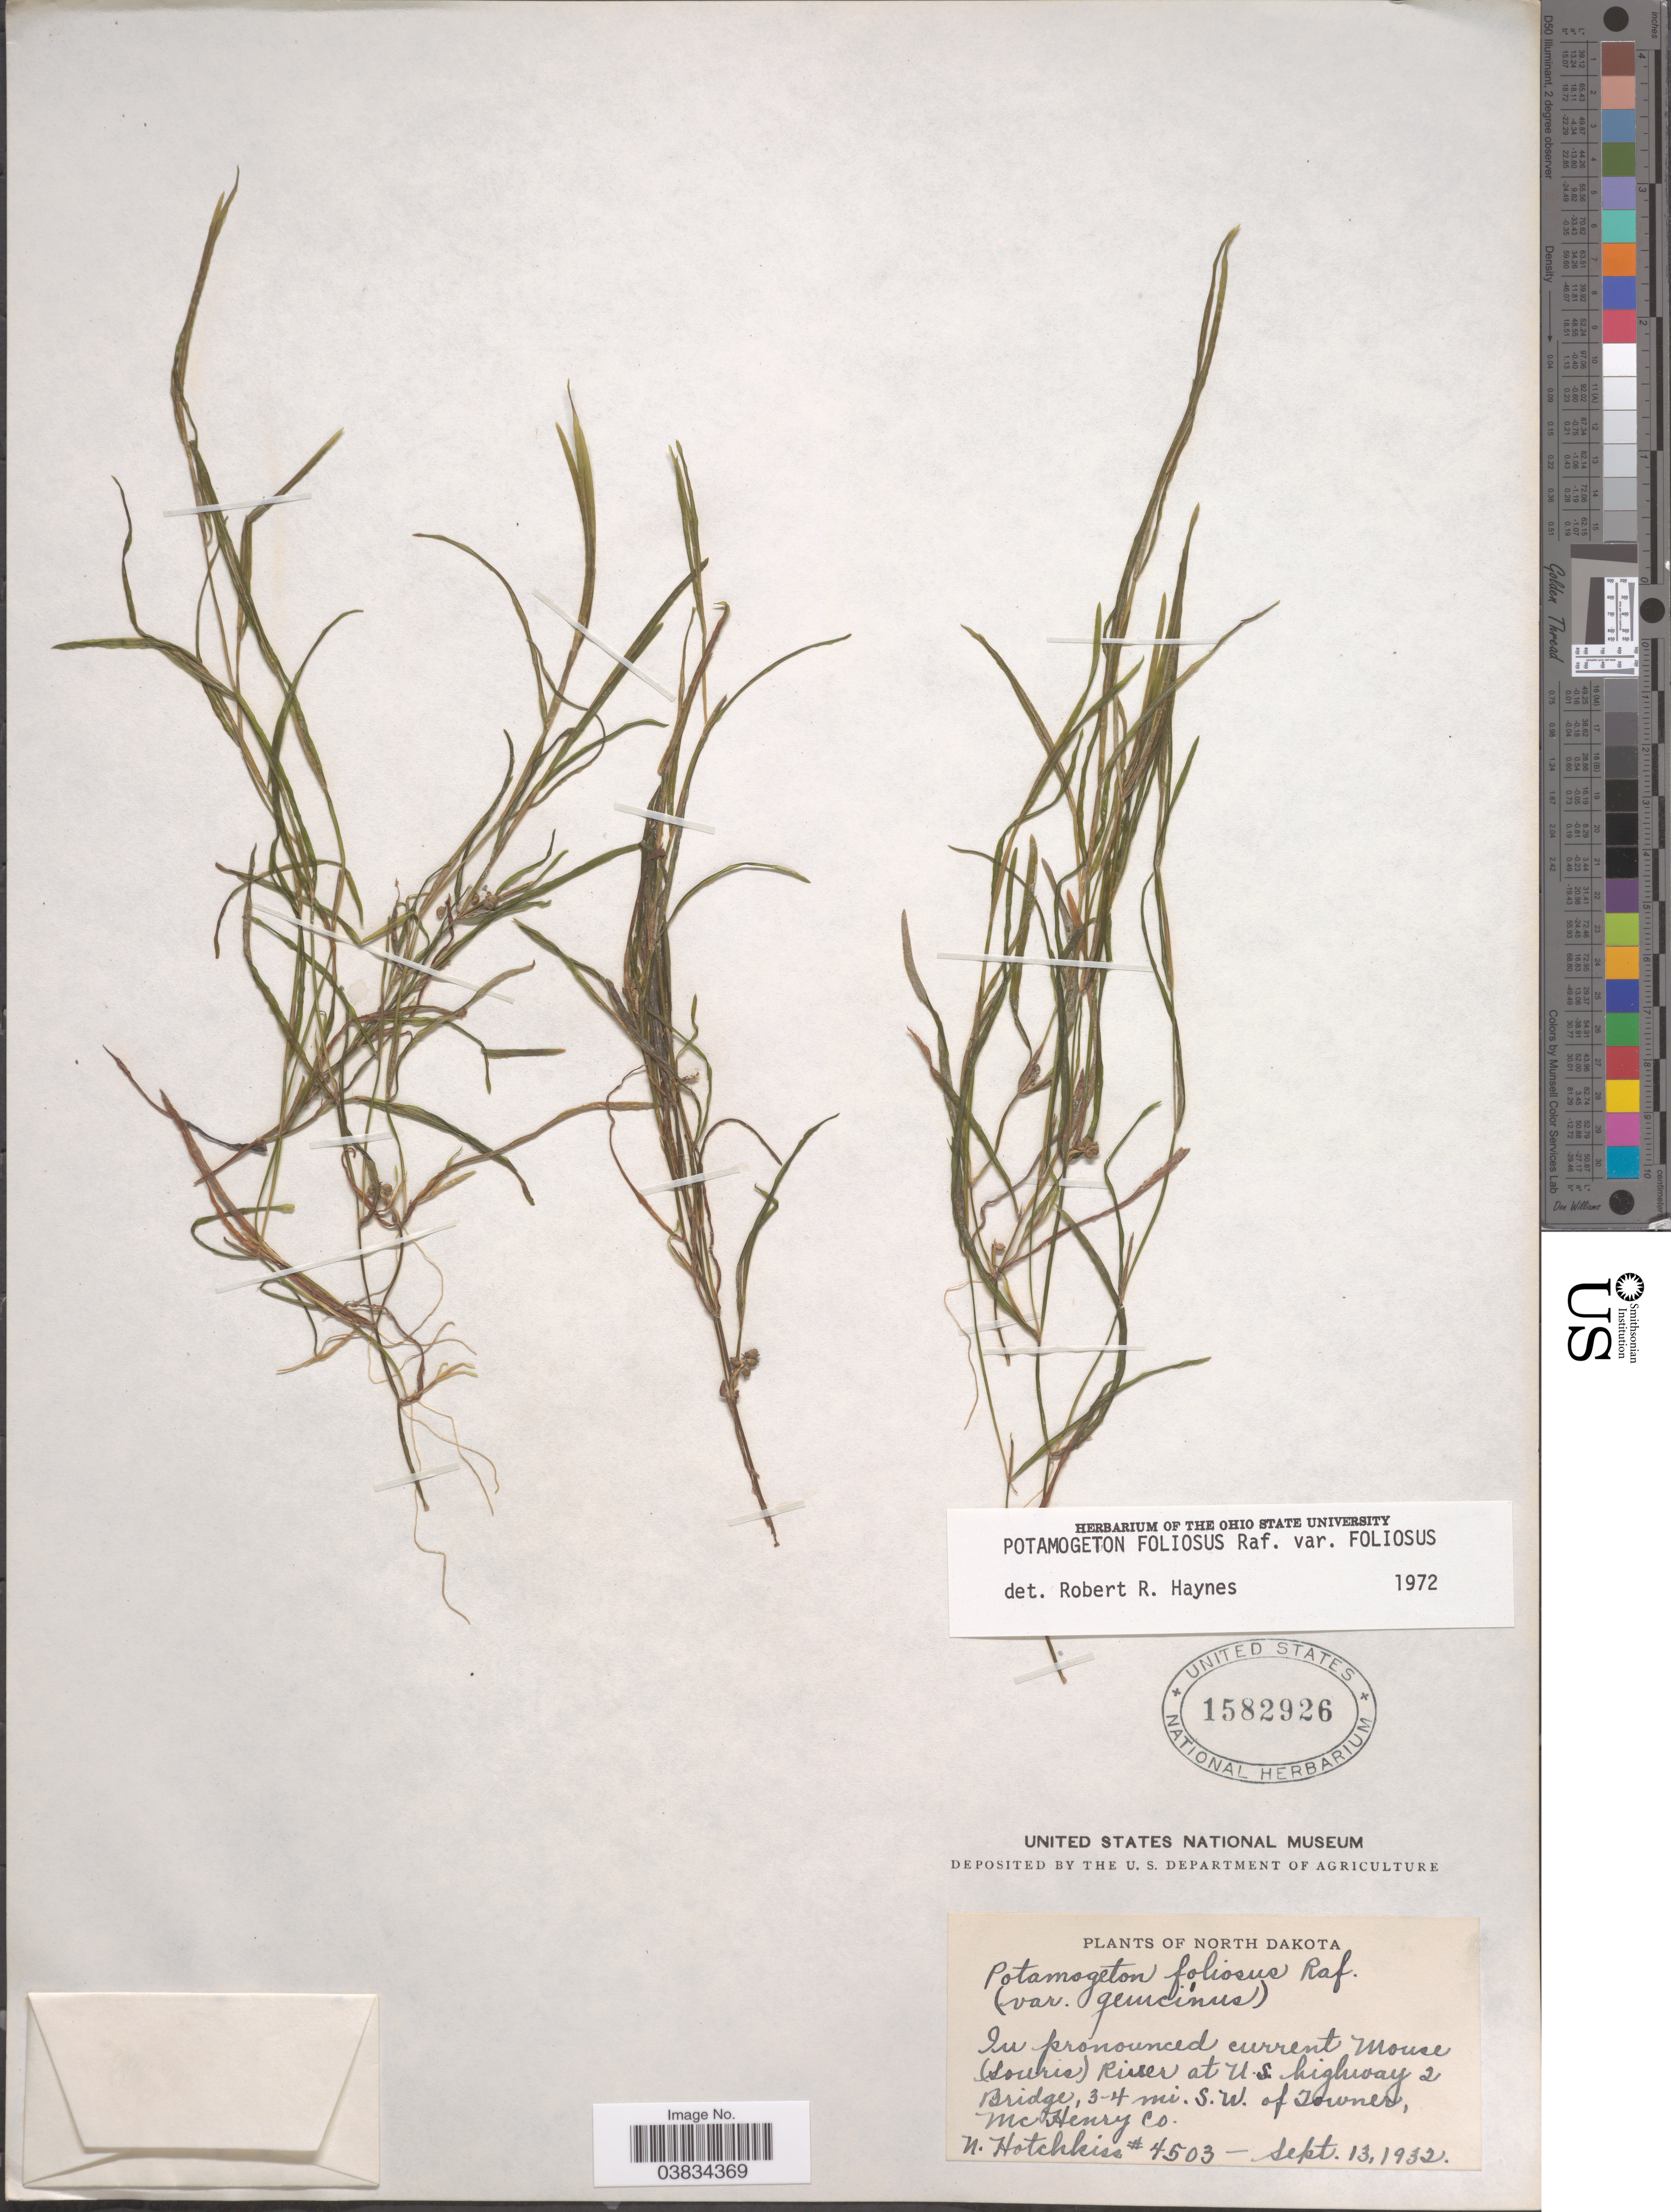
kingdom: Plantae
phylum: Tracheophyta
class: Liliopsida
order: Alismatales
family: Potamogetonaceae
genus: Potamogeton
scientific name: Potamogeton foliosus var. foliosus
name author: Raf.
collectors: N. Hotchkiss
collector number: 4503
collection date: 1932-09-13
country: United States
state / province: North Dakota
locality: In pronounced current Mouse (Souris) River at U.S. highway 2 Bridge, 3-4 mi. S.W. of Towner, Mc Henry Co.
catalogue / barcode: US 1582926